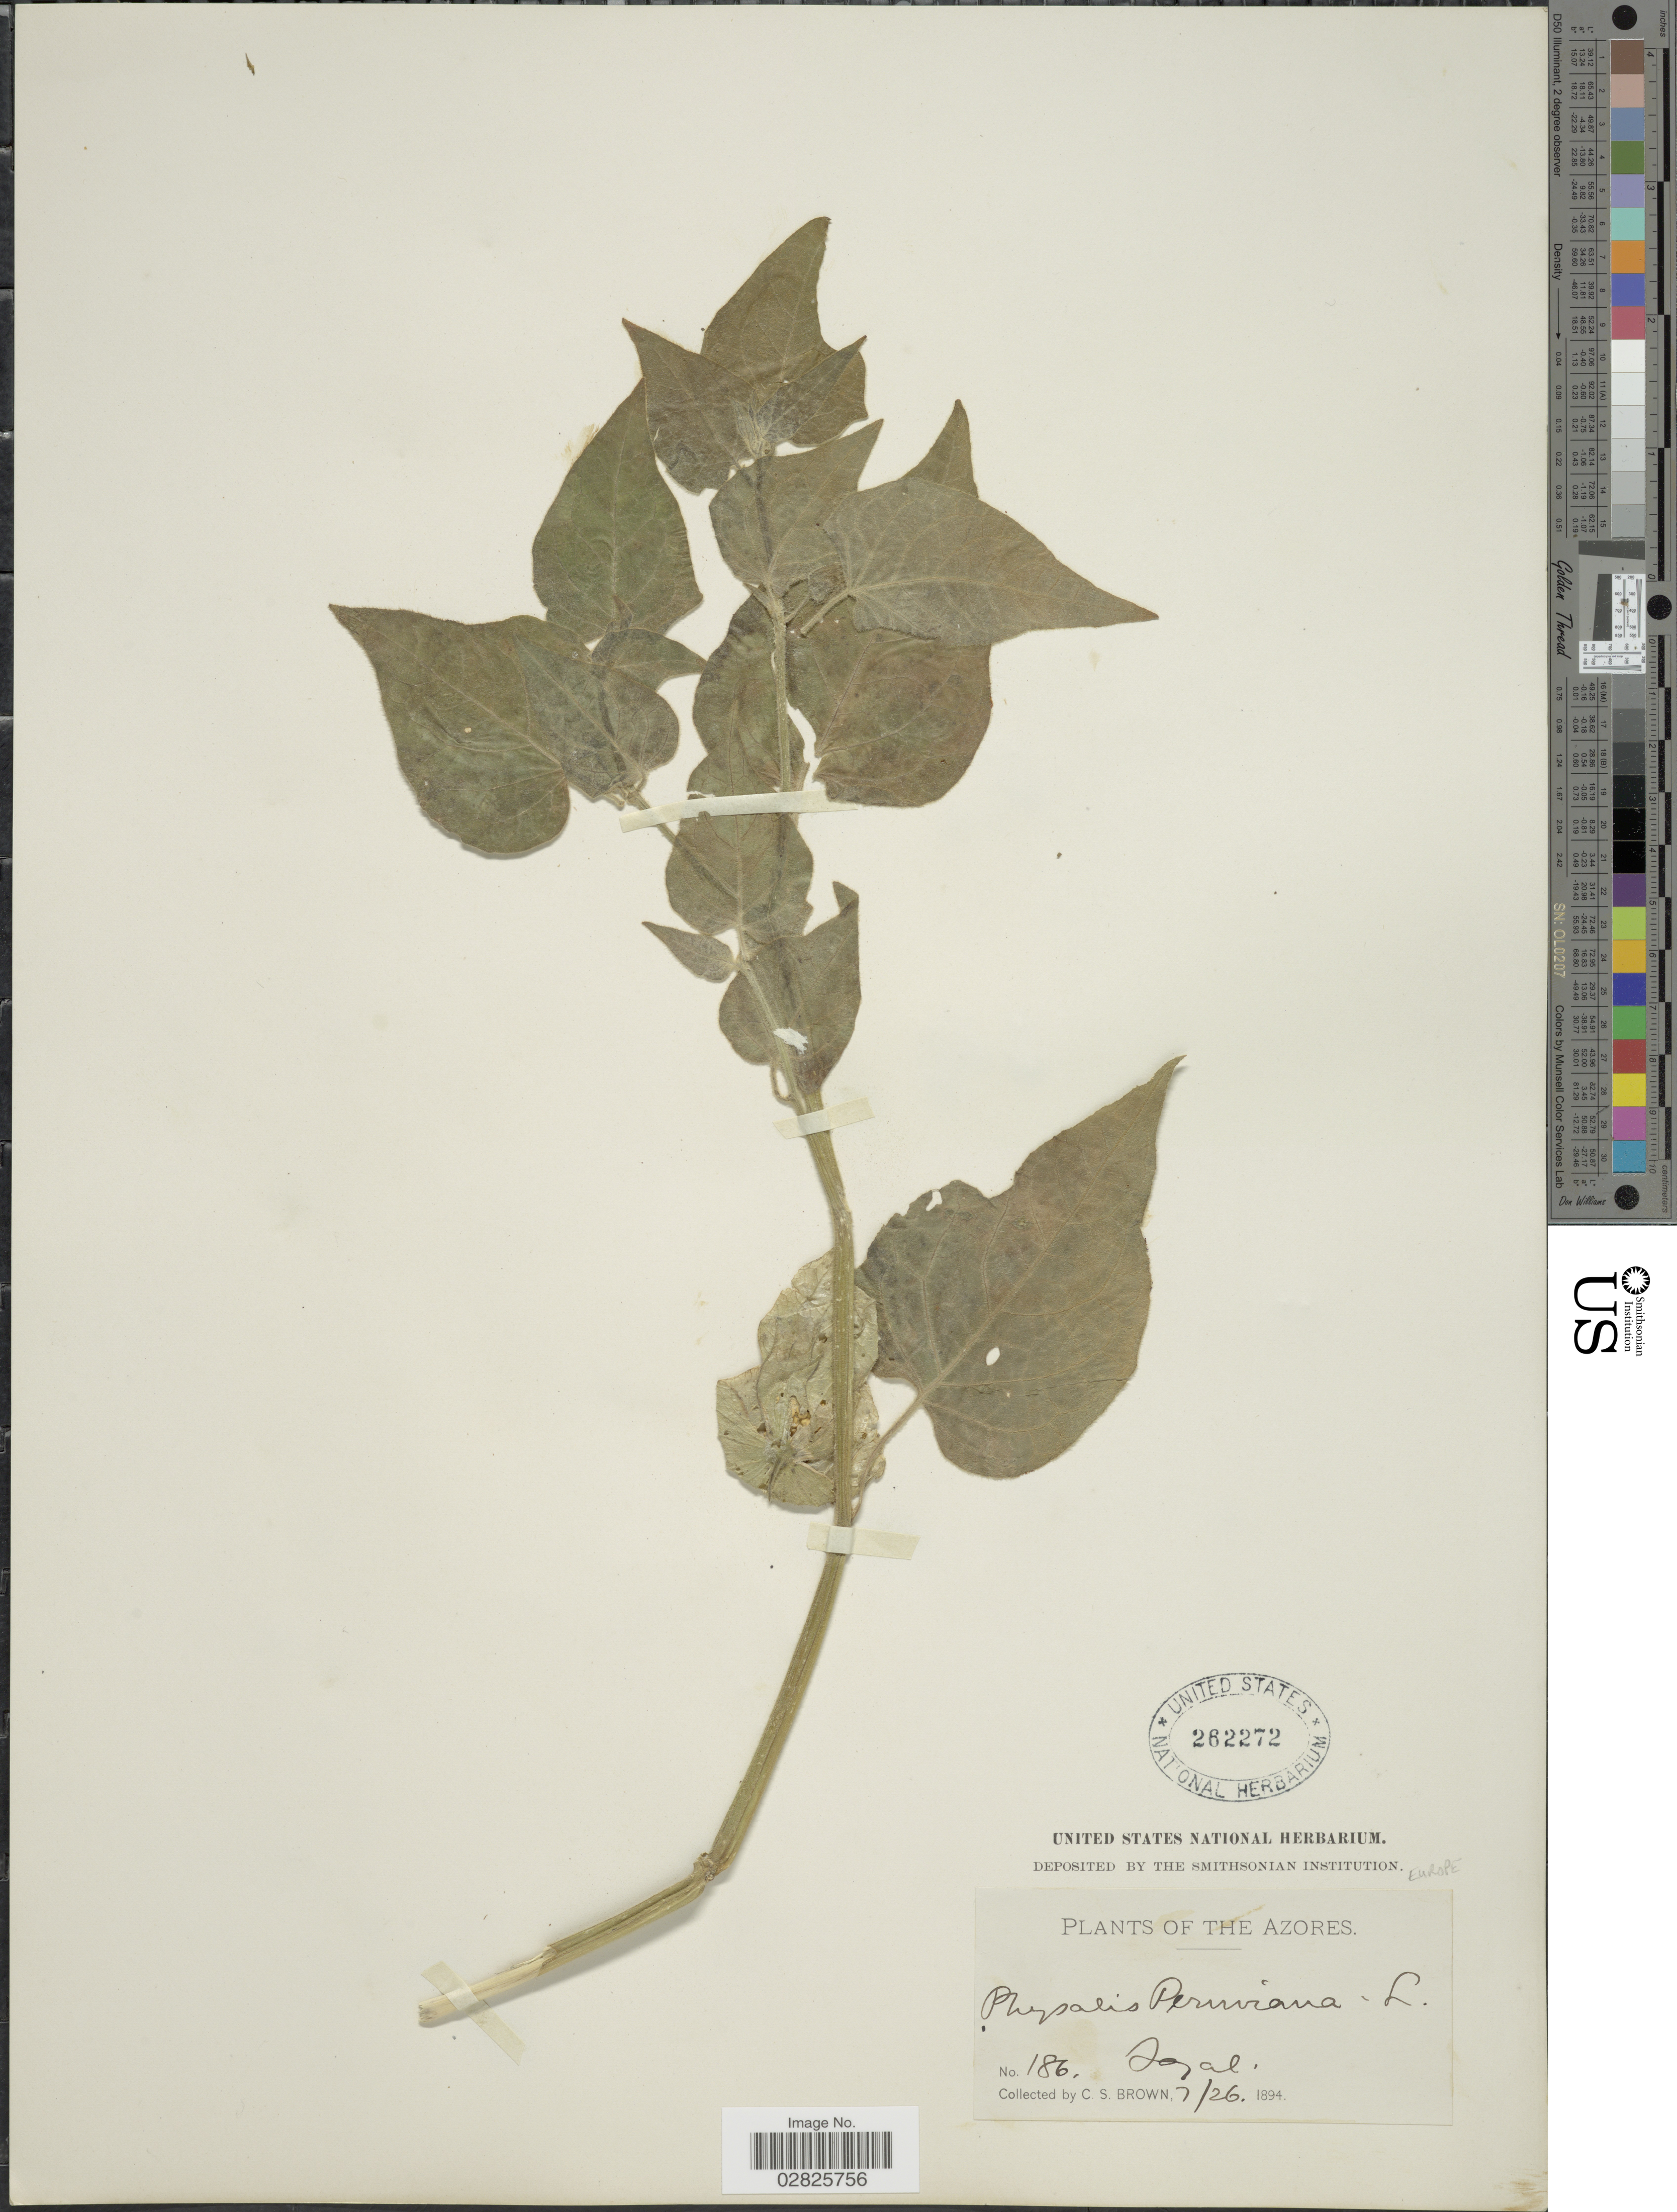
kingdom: Plantae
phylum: Tracheophyta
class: Magnoliopsida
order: Solanales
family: Solanaceae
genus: Physalis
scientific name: Physalis peruviana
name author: L.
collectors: C. S. Brown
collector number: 186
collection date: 1894-07-26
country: Portugal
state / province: Azores (Aut. Reg.)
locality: Tojal. Europe.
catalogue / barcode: US 262272